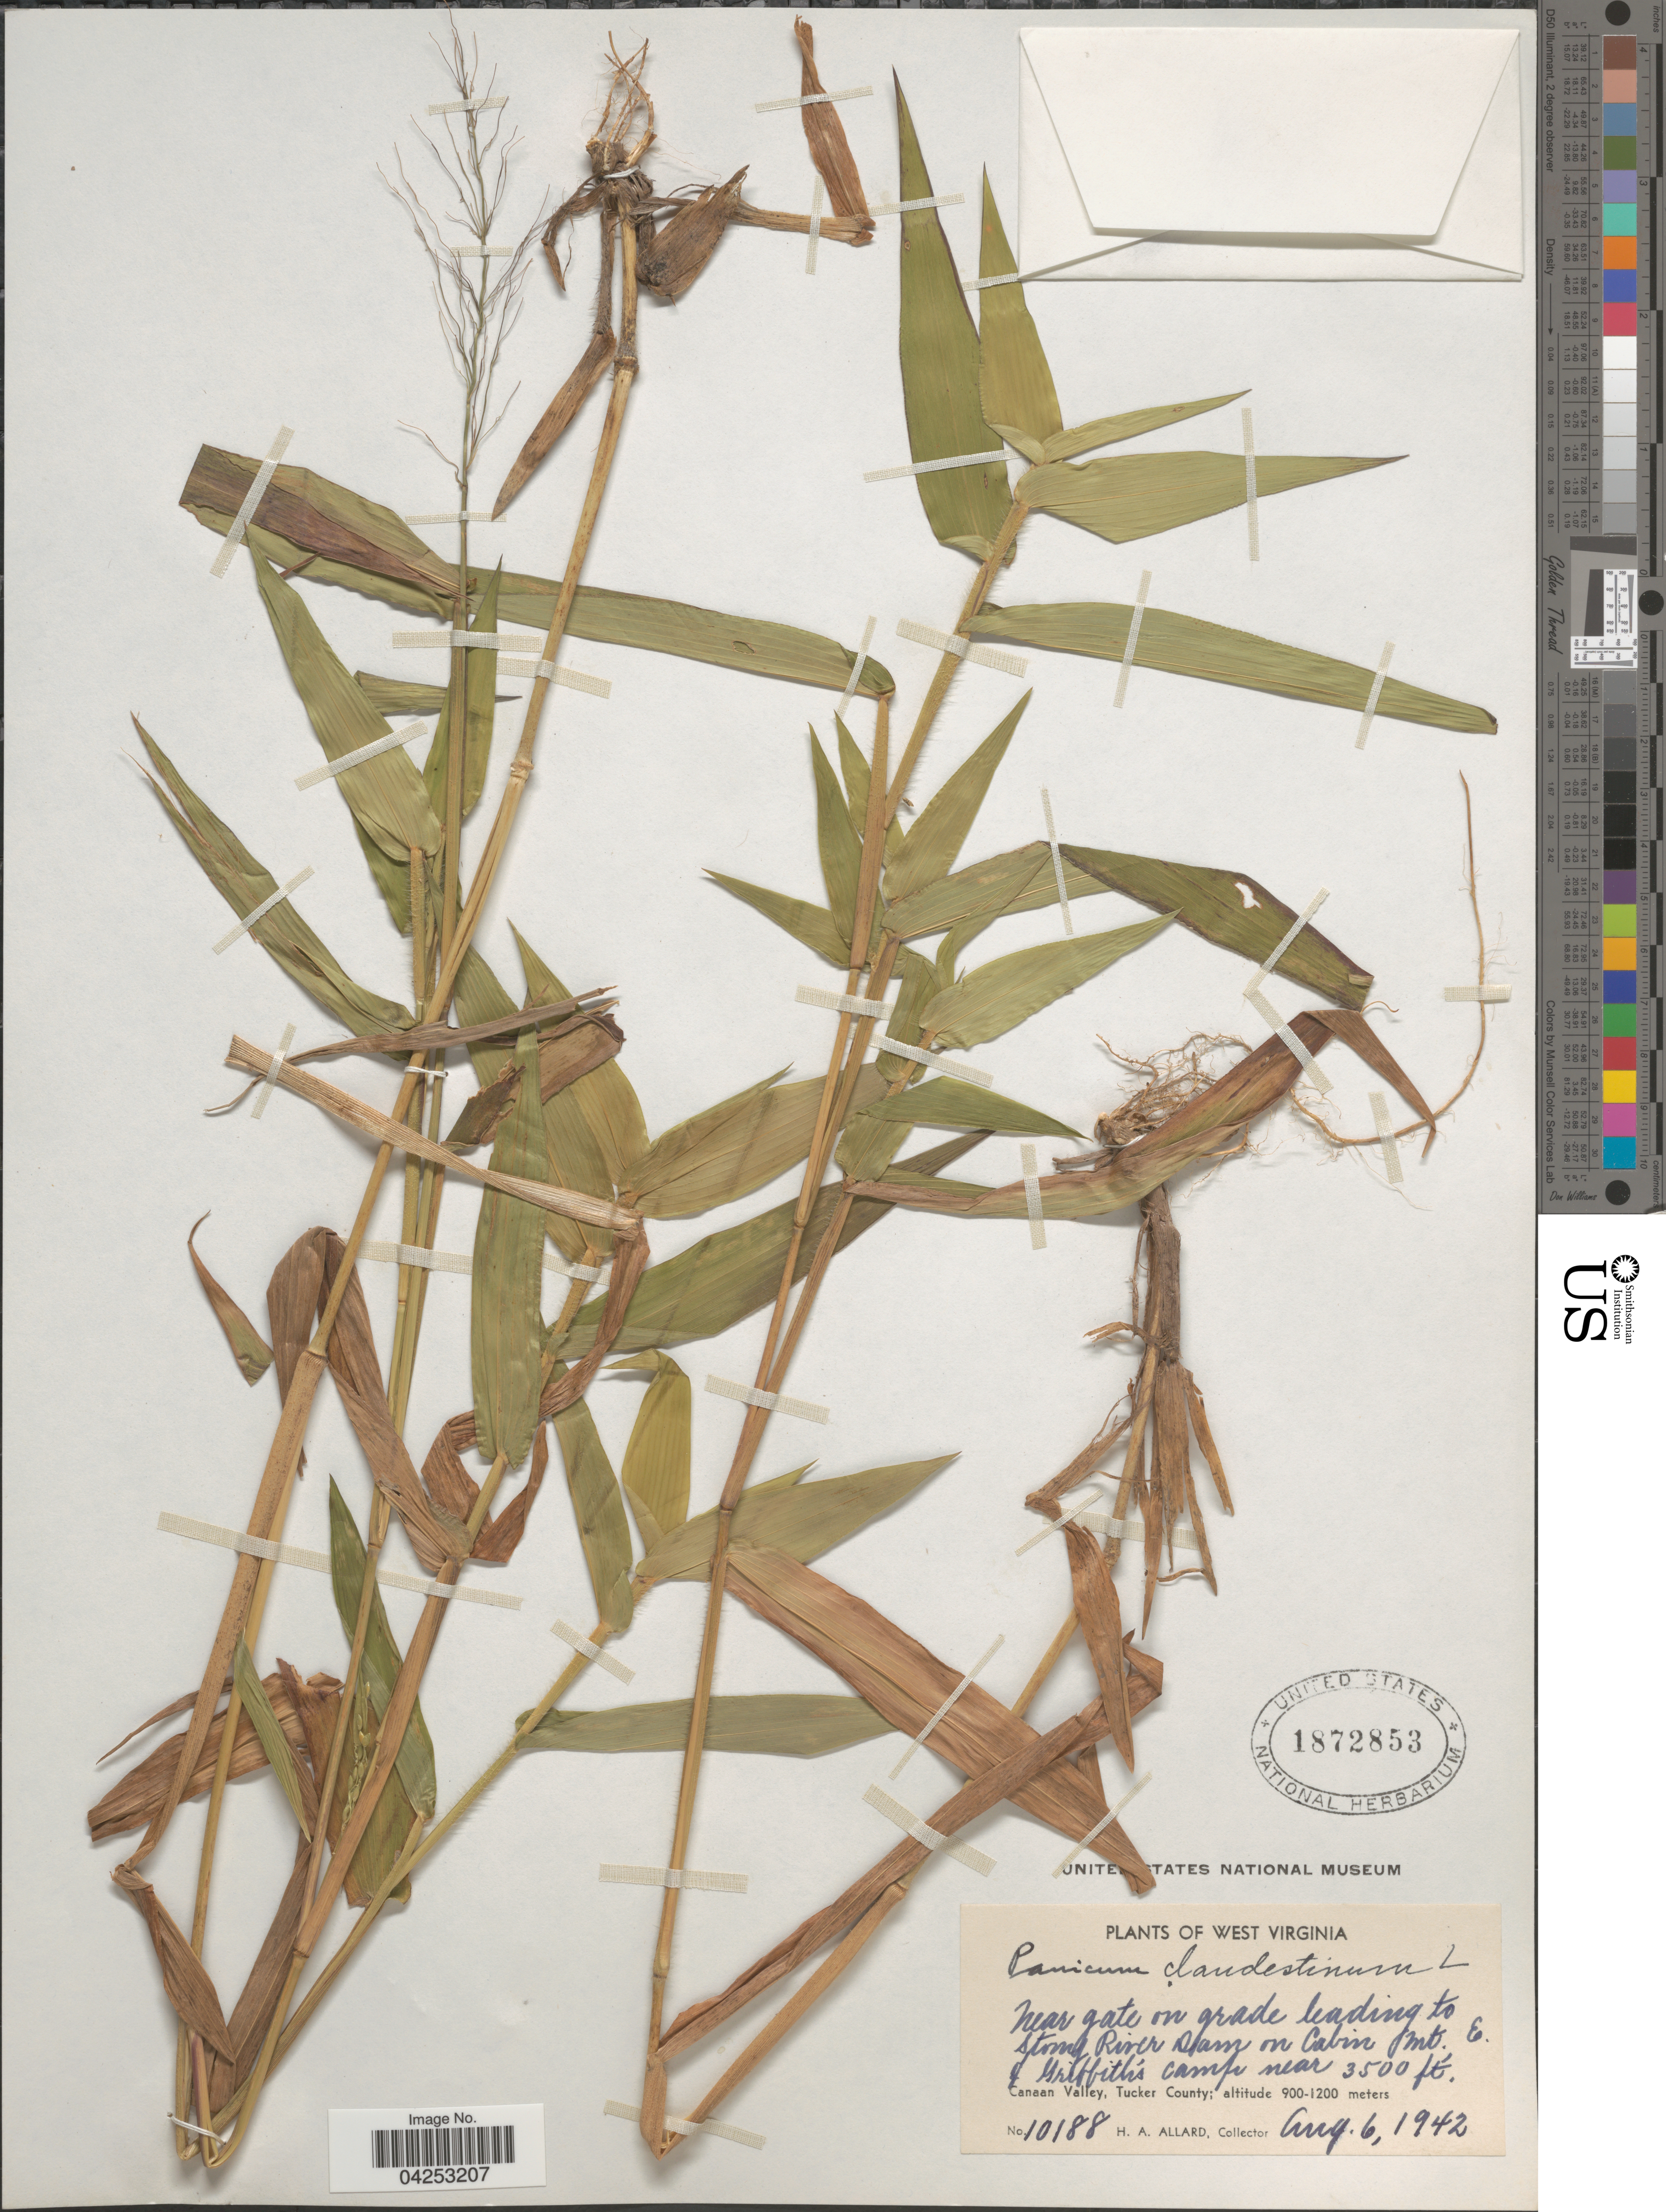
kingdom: Plantae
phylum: Tracheophyta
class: Liliopsida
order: Poales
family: Poaceae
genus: Dichanthelium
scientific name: Dichanthelium clandestinum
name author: (L.) Gould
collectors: H. A. Allard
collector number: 10188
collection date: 1942-08-06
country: United States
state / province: West Virginia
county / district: Tucker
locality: Near gate on grade leading to Strong River Dam on Cabin Mt. E. of Griffith's camp. Canaan Valley, Tucker County.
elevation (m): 1067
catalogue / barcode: US 1872853